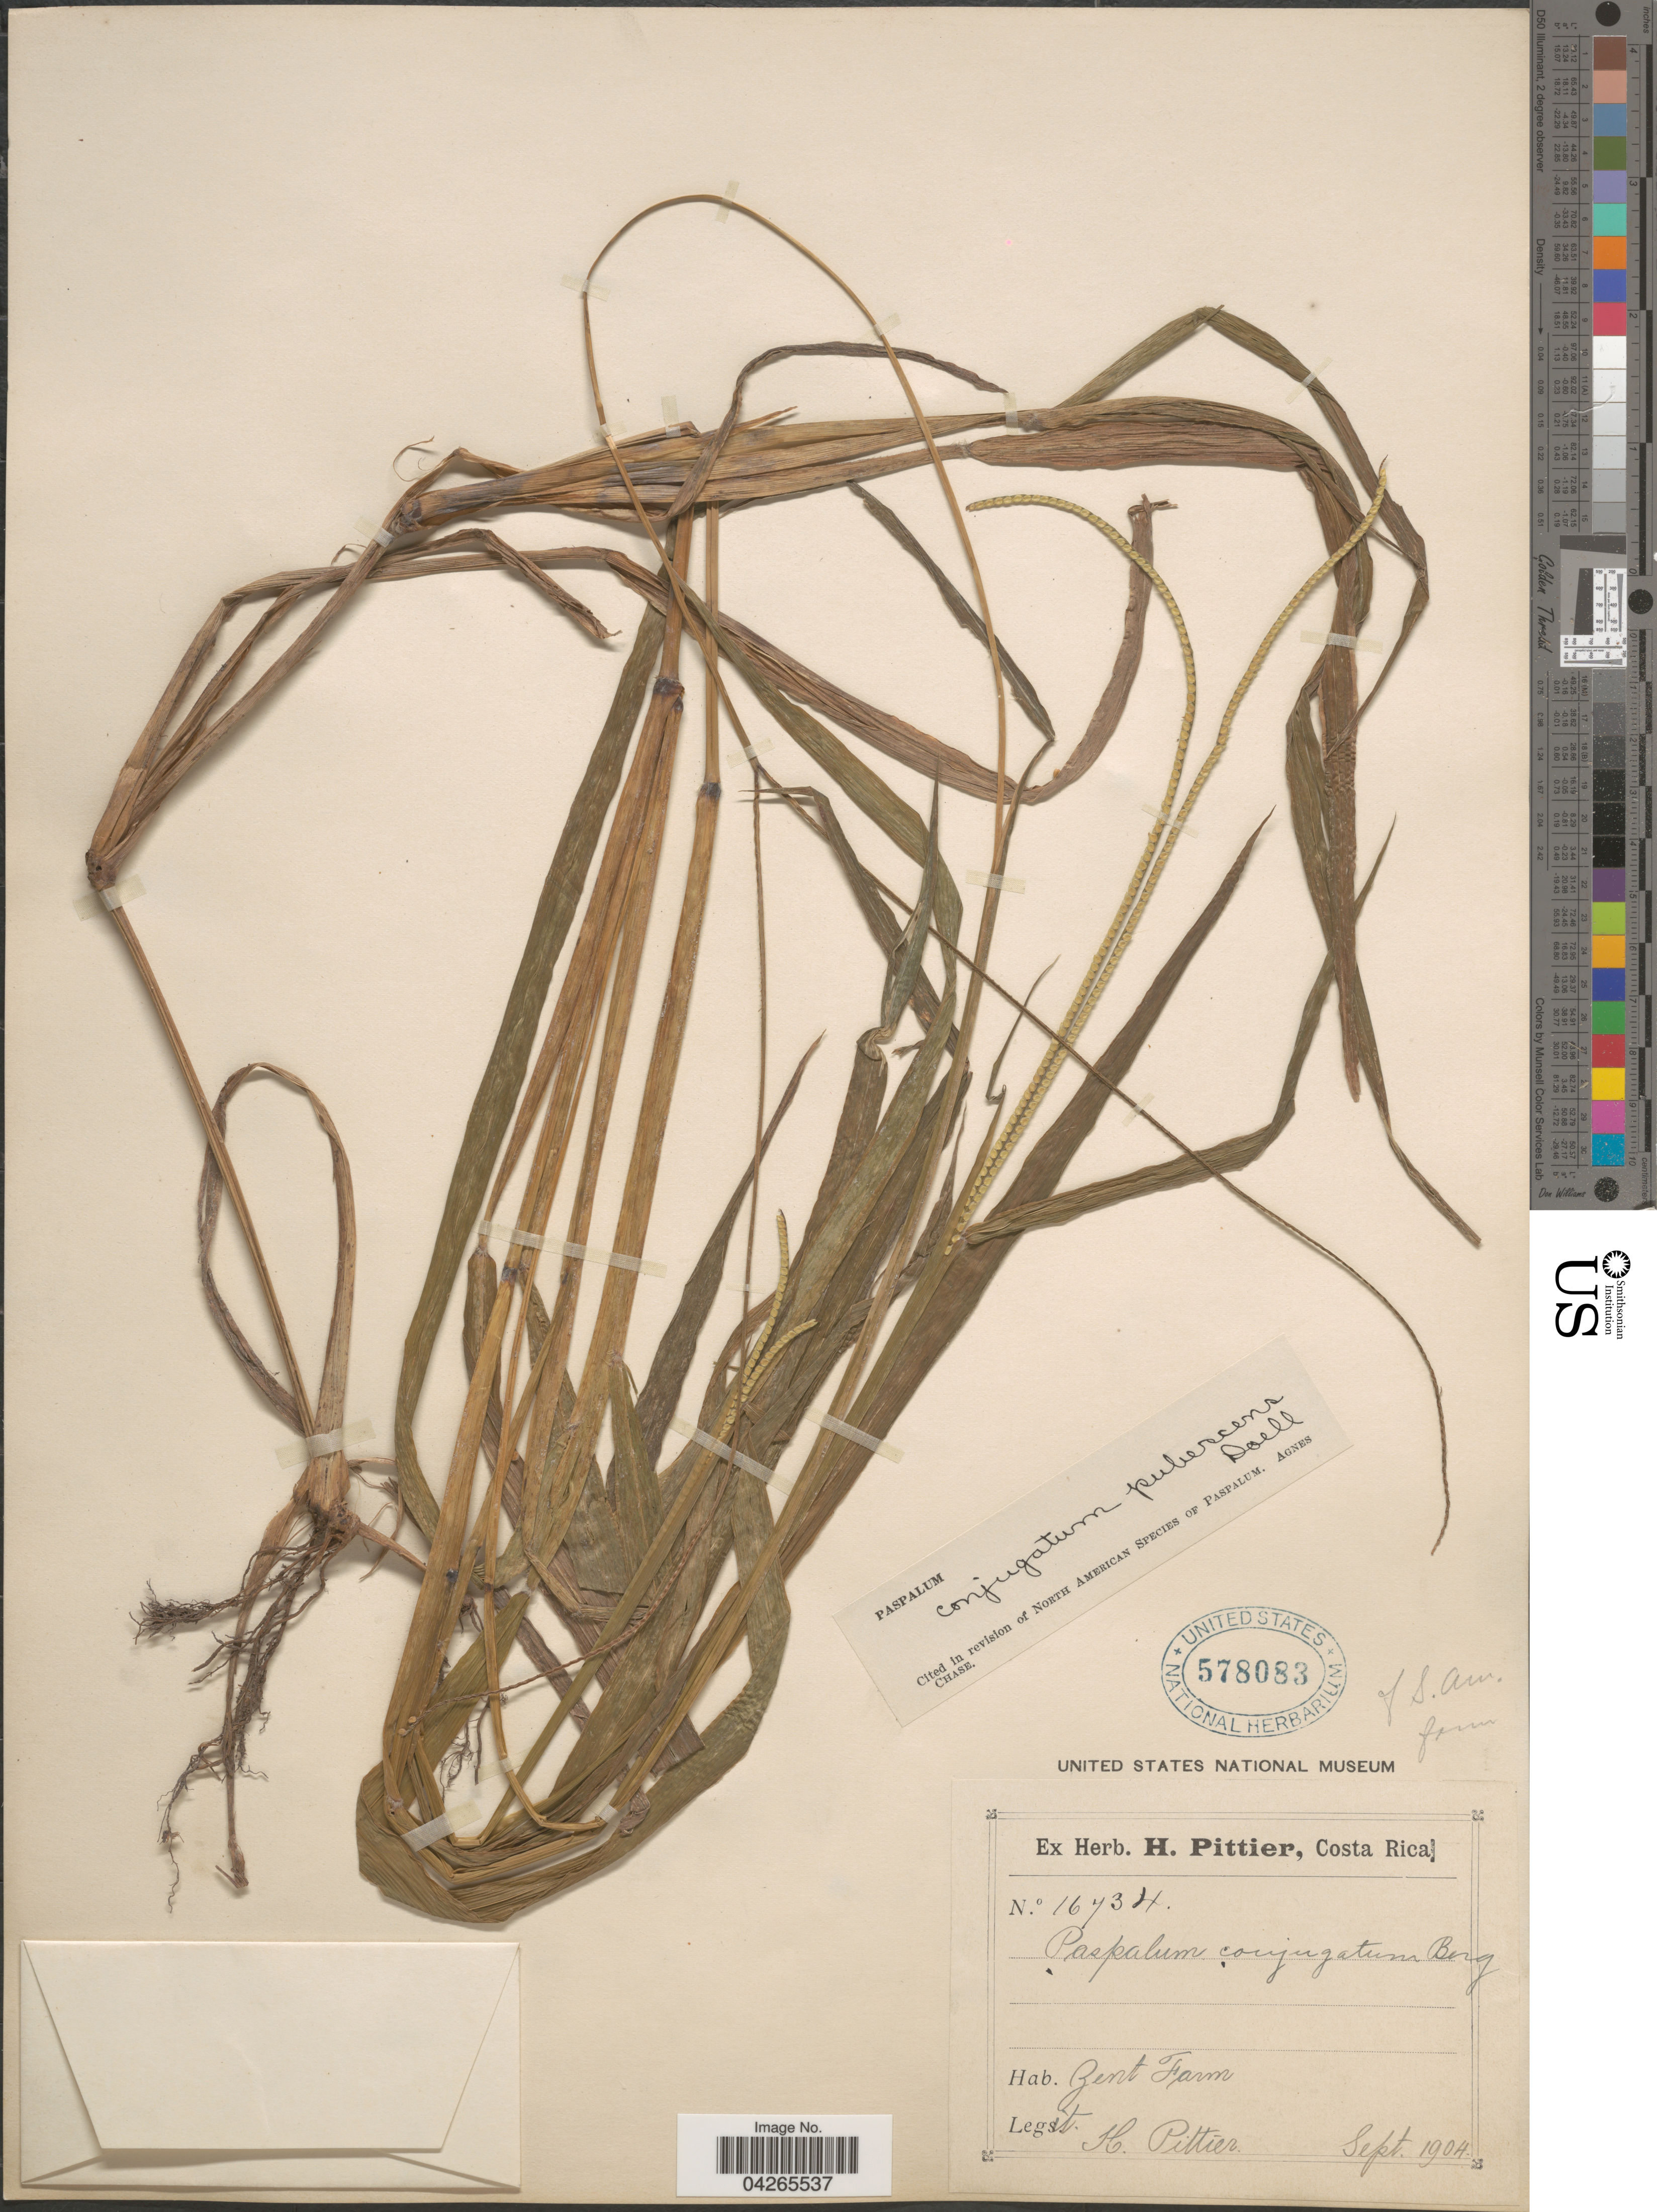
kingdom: Plantae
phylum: Tracheophyta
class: Liliopsida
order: Poales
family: Poaceae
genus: Paspalum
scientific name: Paspalum conjugatum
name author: P.J. Bergius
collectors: H. F. Pittier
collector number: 16734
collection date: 1904-09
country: Costa Rica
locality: Zent Farm.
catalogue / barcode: US 578083